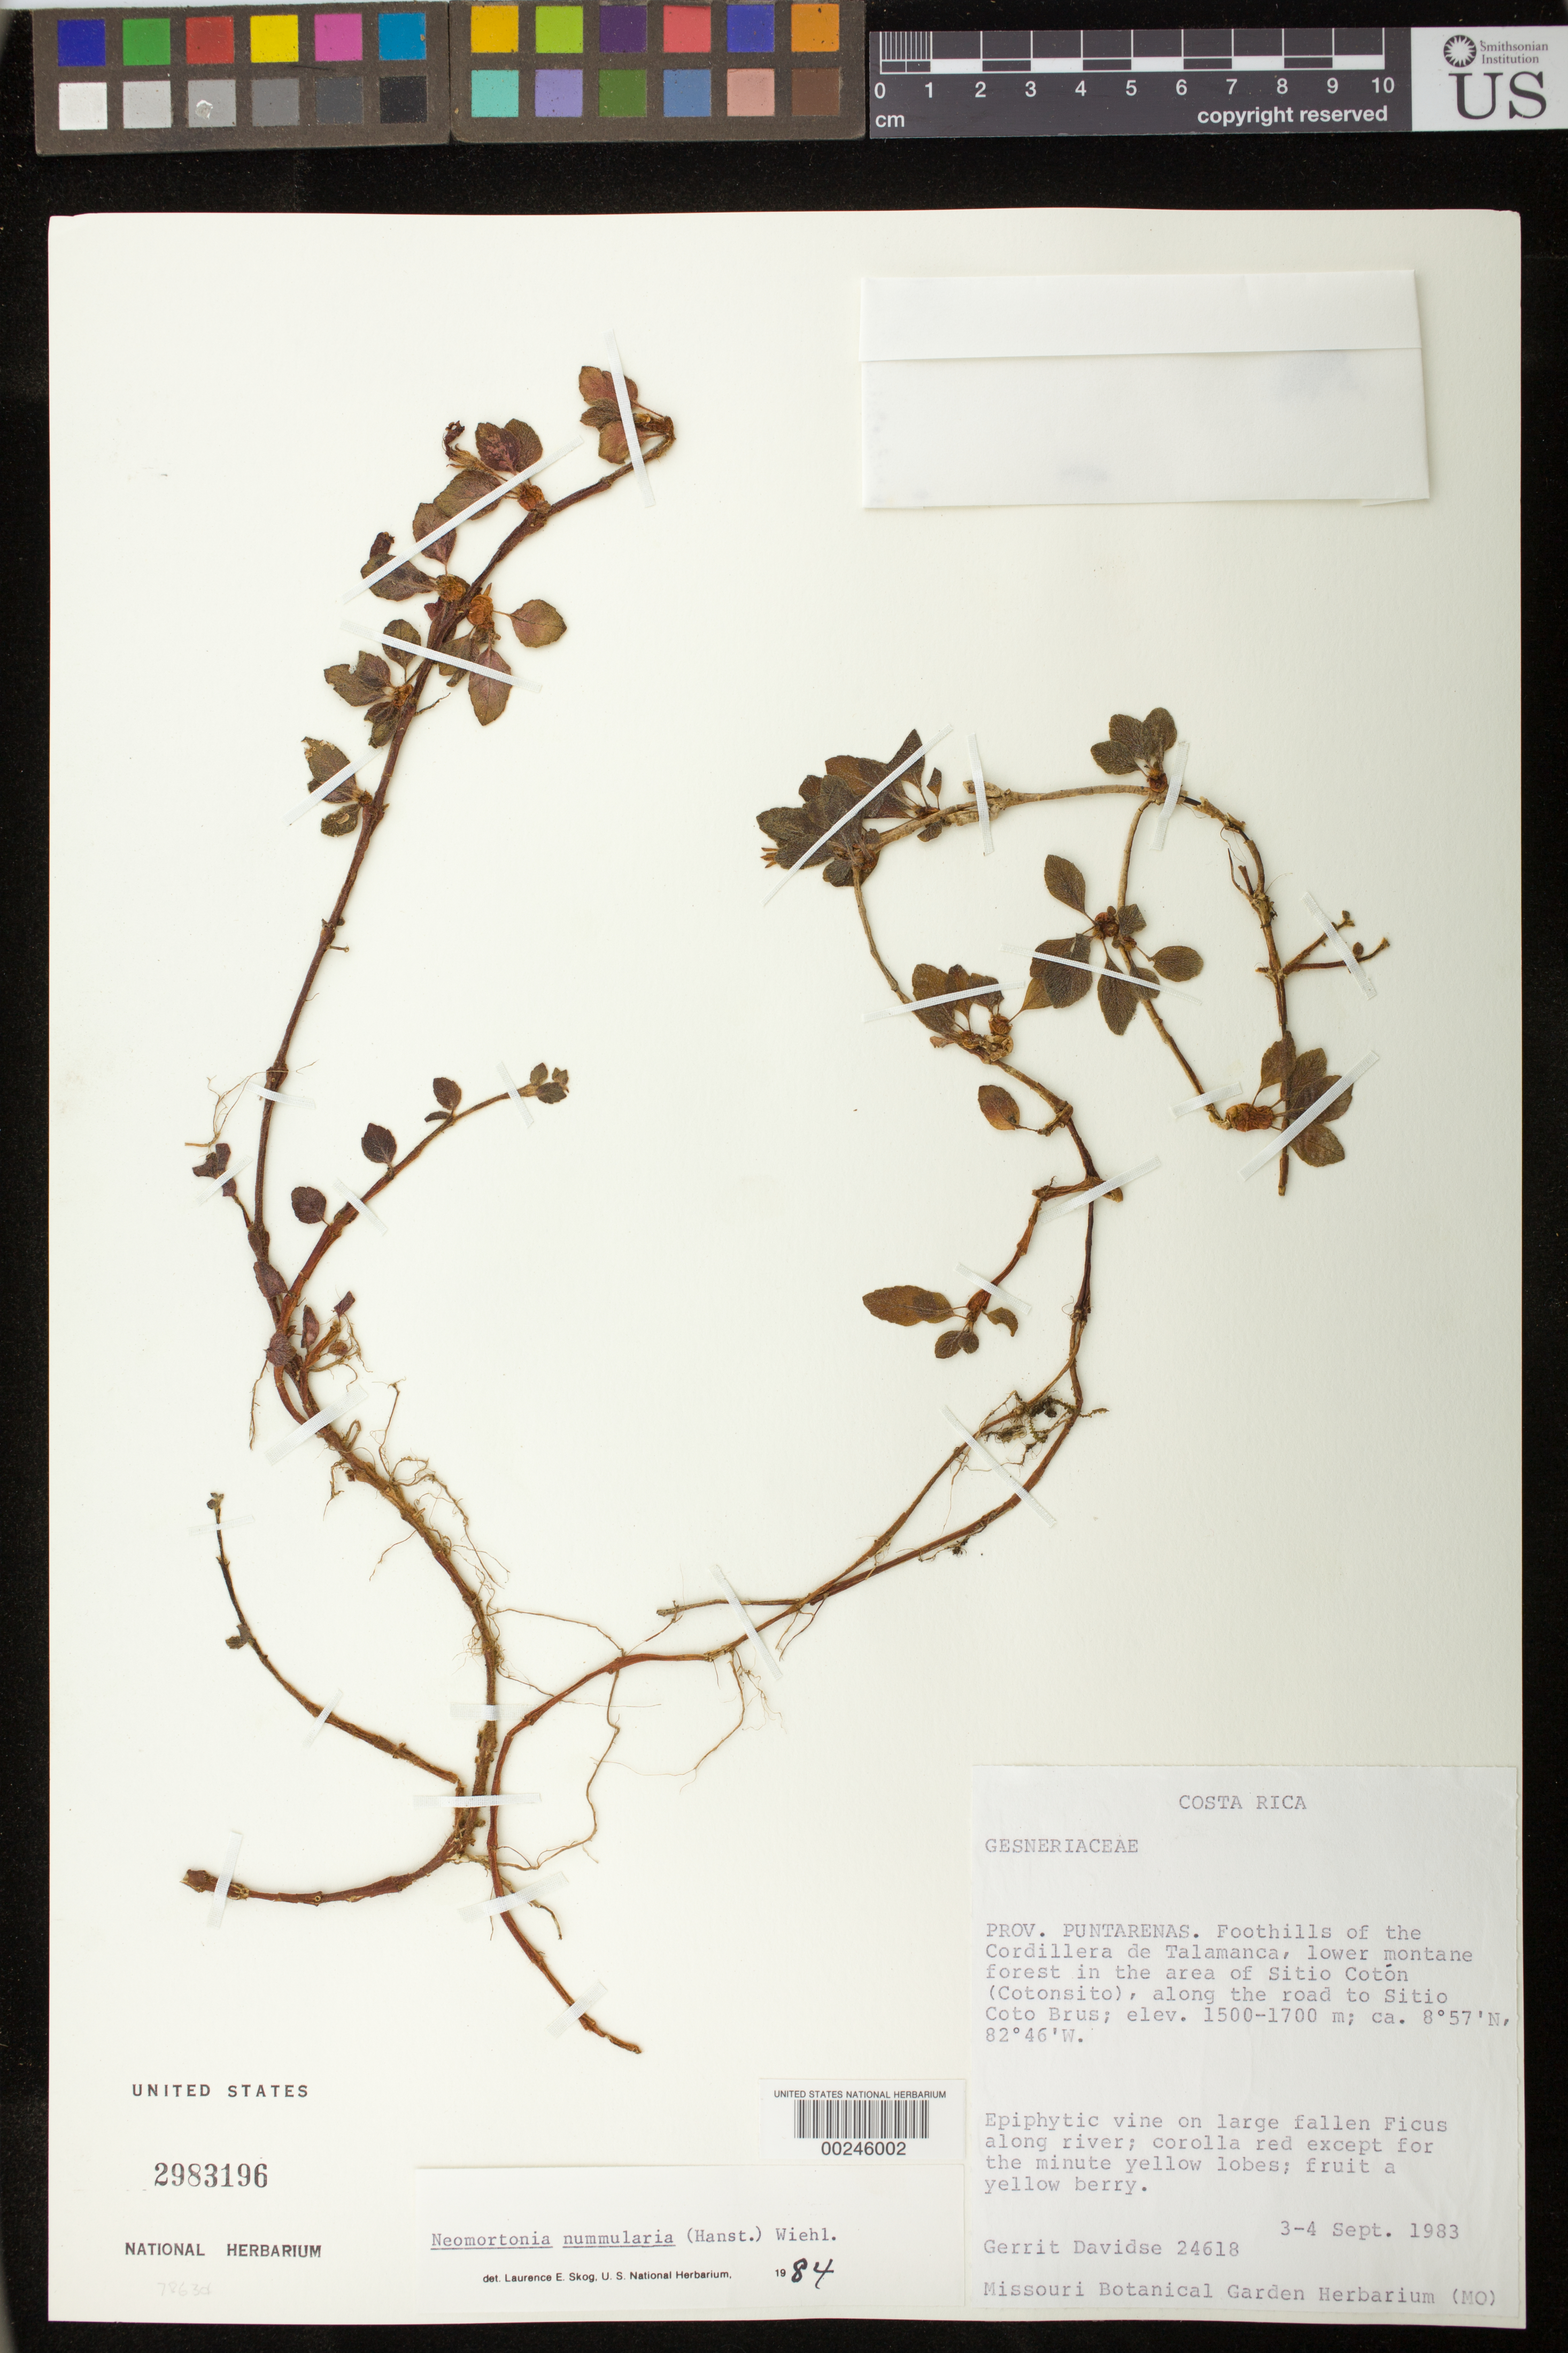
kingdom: Plantae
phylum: Tracheophyta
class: Magnoliopsida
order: Lamiales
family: Gesneriaceae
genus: Pachycaulos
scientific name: Pachycaulos nummularia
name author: (Hanst.) J.L. Clark & J.F. Sm.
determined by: Skog, Laurence E.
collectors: G. Davidse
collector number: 24618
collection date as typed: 3-4 Sep 1983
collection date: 1983-09-03/1983-09-04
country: Costa Rica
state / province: Puntarenas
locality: Foothills of the Cordillera de Talamanca, in the area of Sitio Coton (Cotonsito), along the road to Sitio Coto Brus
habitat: Lower montane forest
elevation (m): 1500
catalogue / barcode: US 2983196